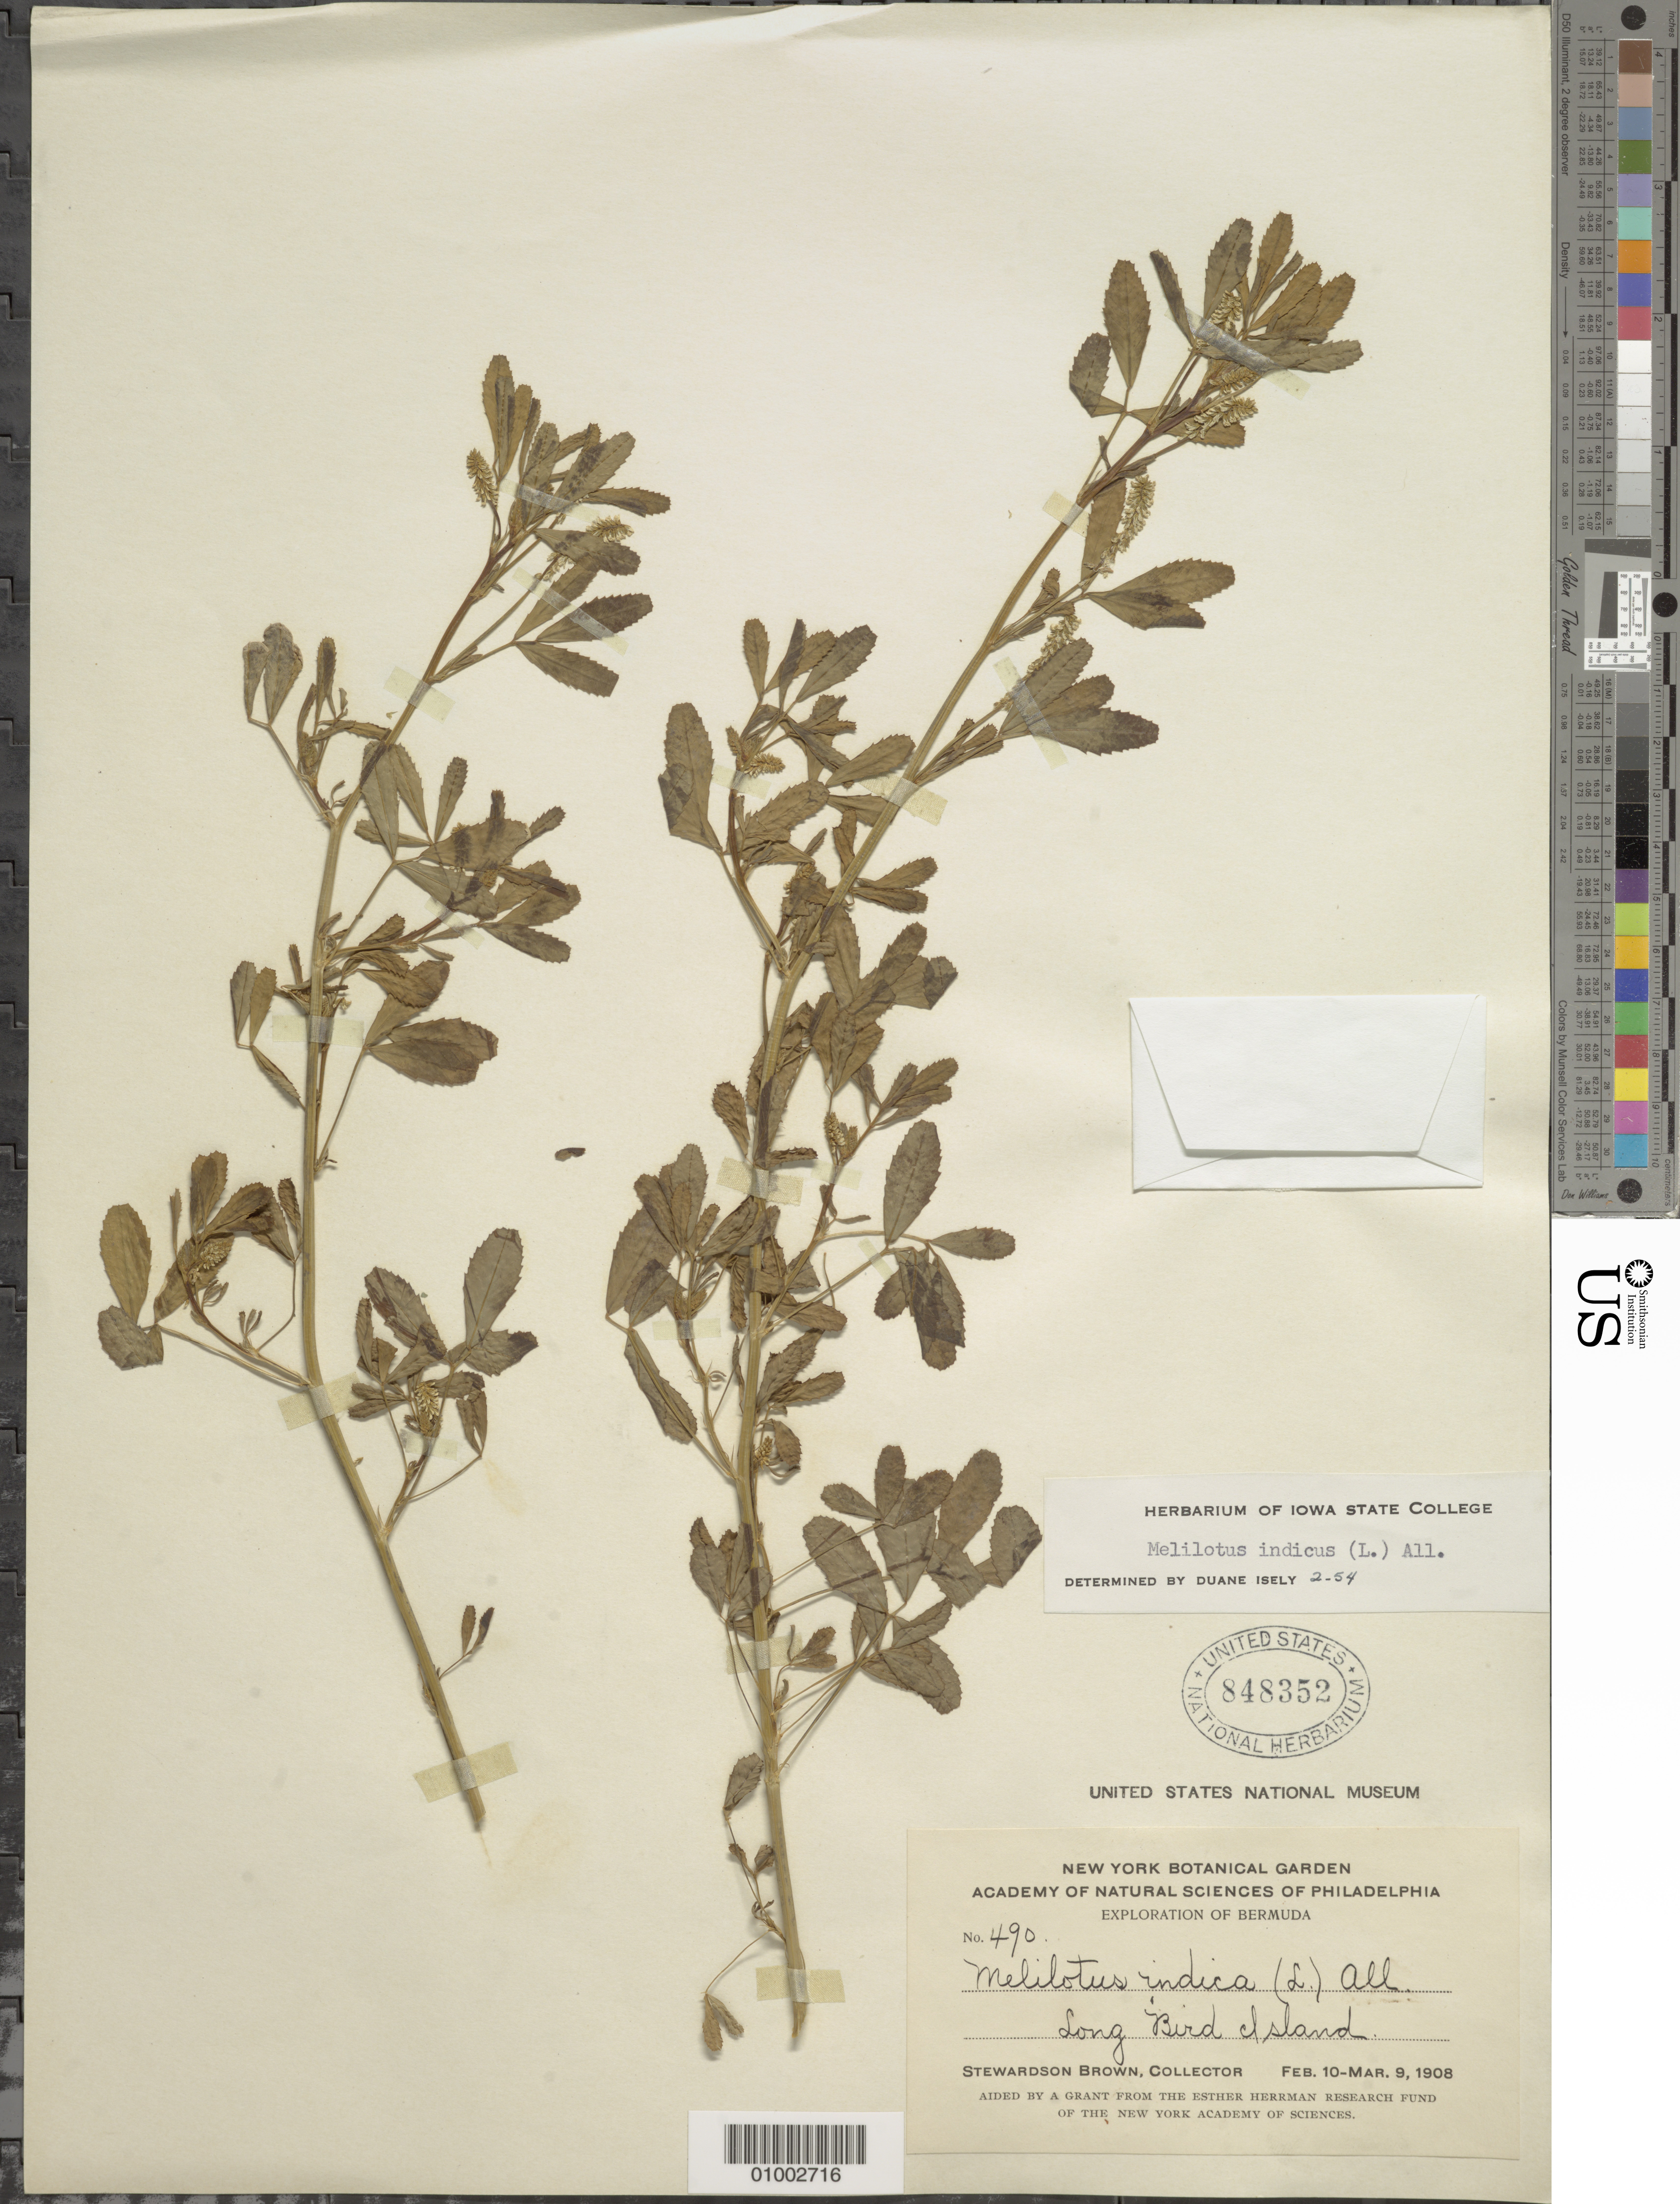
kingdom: Plantae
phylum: Tracheophyta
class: Magnoliopsida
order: Fabales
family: Fabaceae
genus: Melilotus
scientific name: Melilotus indicus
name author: (L.) All.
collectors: S. Brown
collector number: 490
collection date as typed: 10 Feb 1908 to 09 Mar 1908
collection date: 1908-02-10/1908-03-09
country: Bermuda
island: Bermuda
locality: Long Bird Island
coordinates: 0 N, 0 E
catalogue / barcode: US 848352